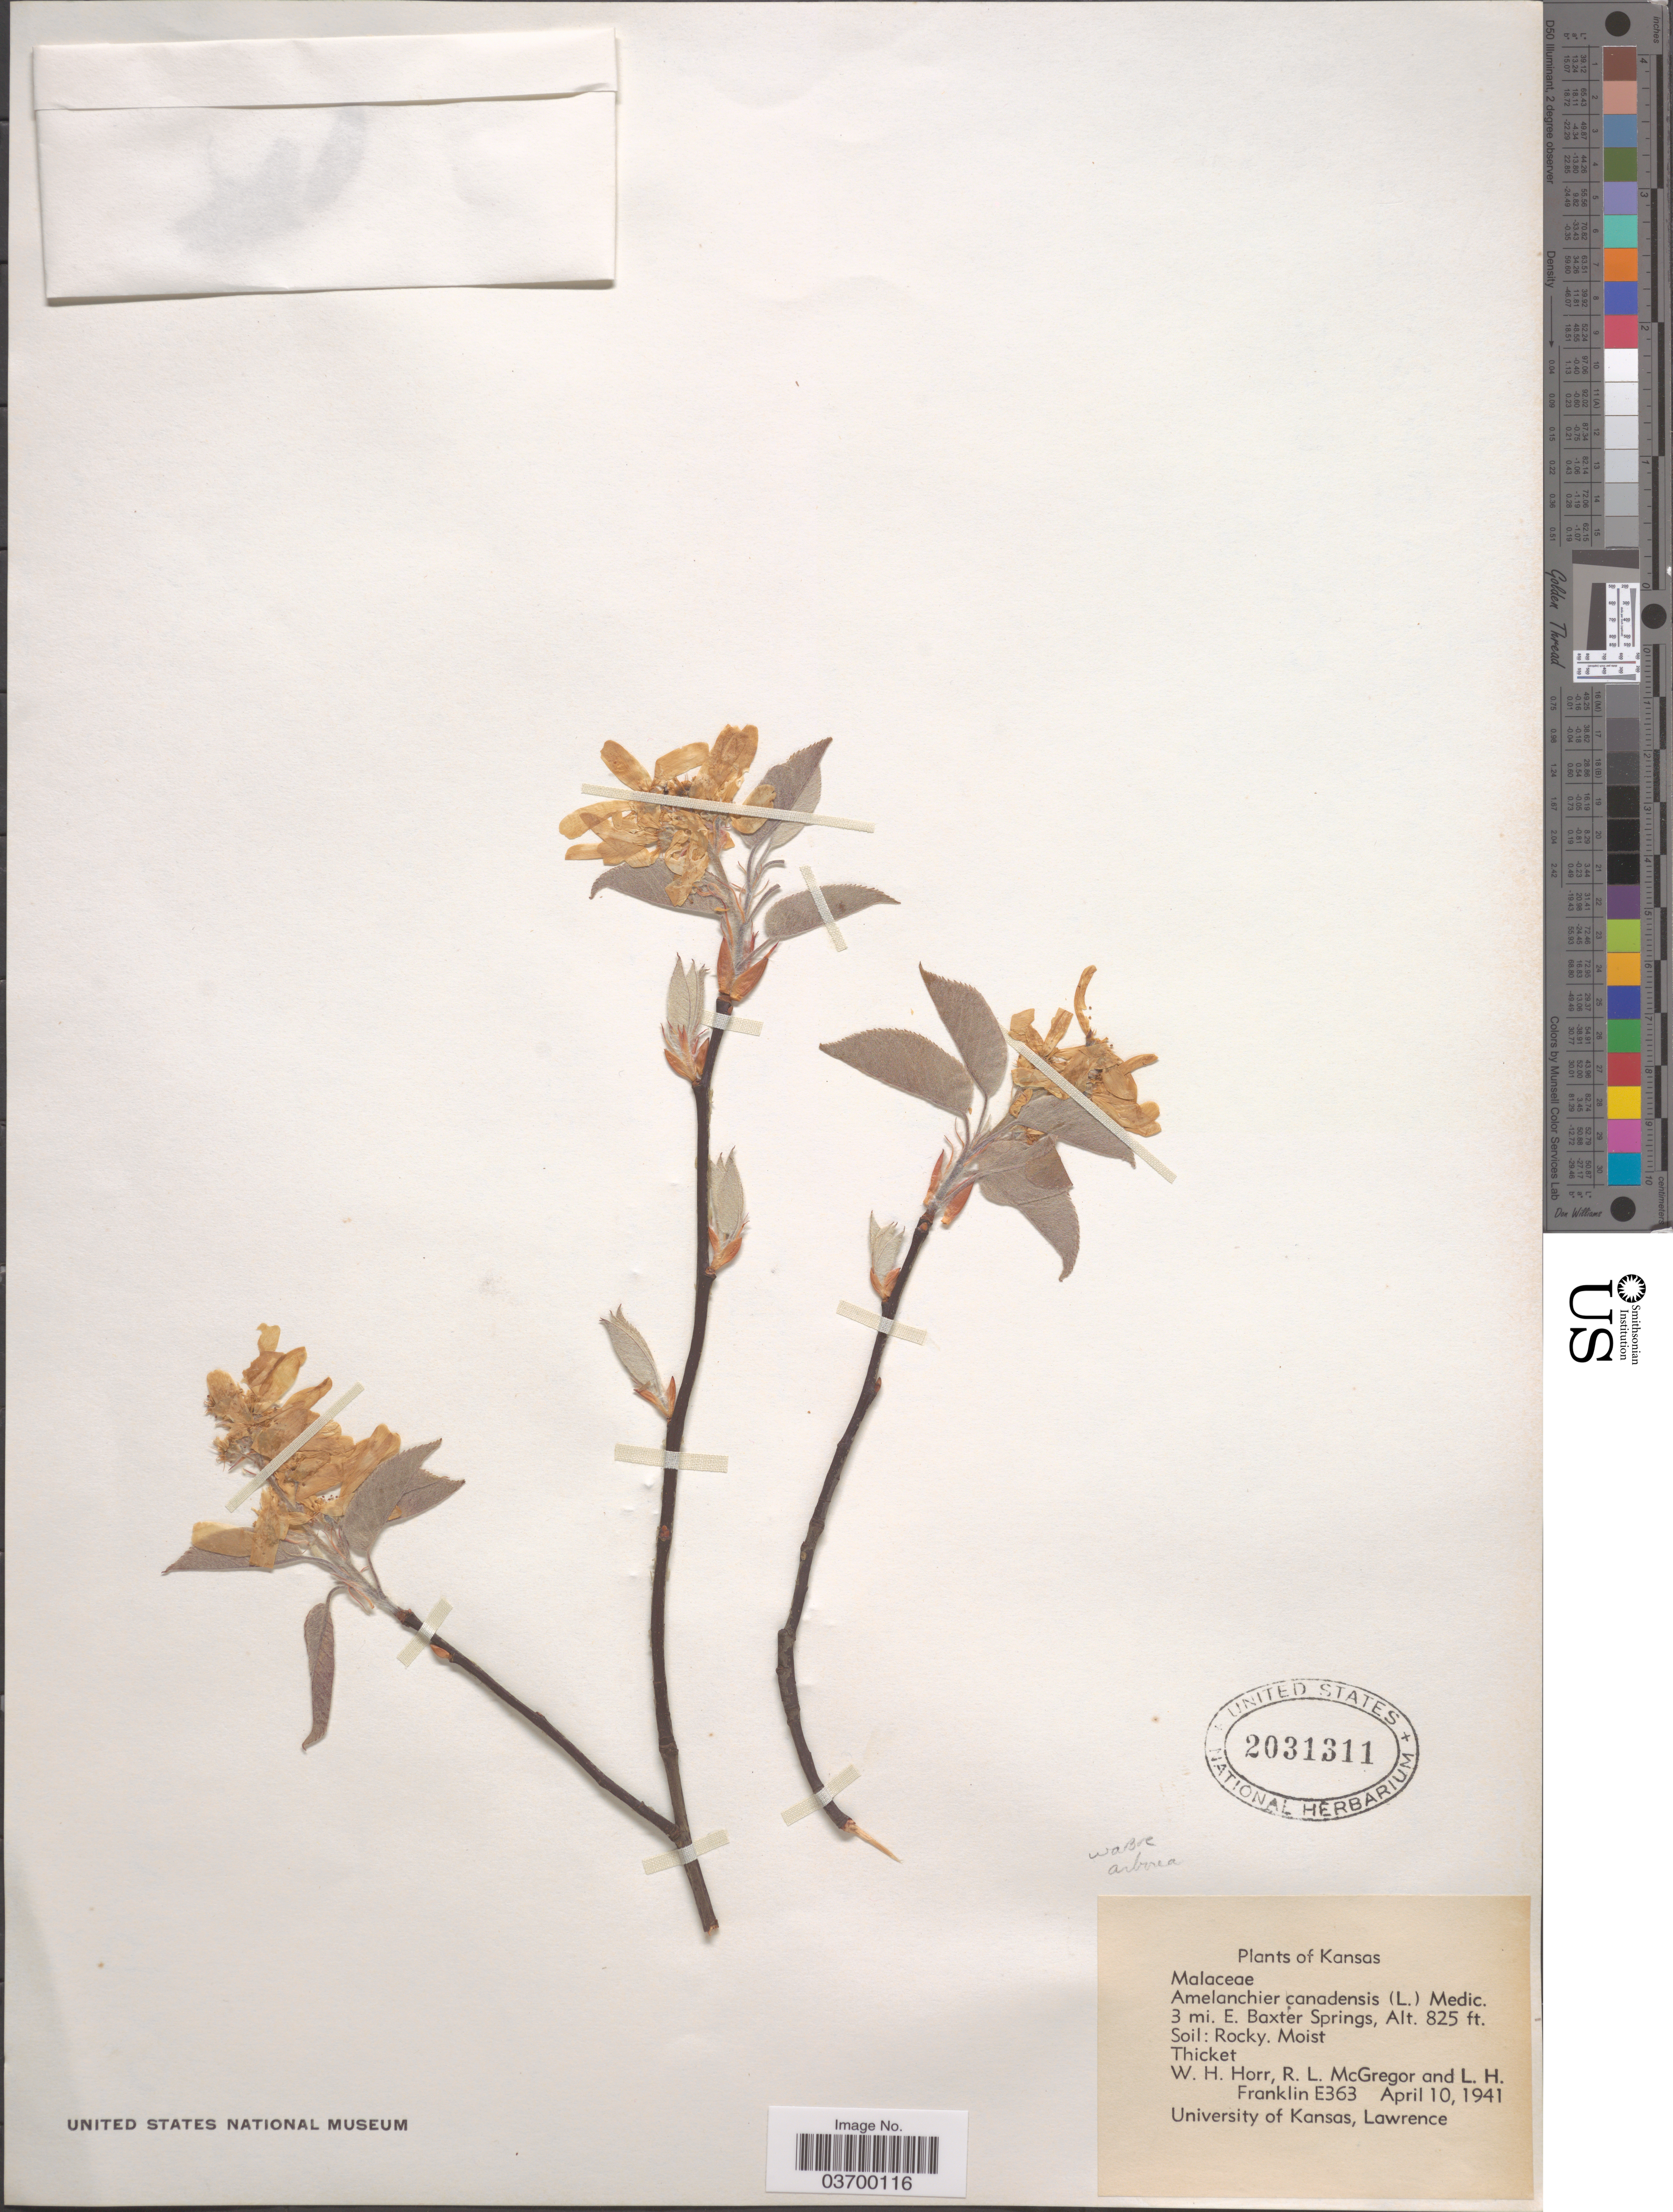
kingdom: Plantae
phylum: Tracheophyta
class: Magnoliopsida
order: Rosales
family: Rosaceae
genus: Amelanchier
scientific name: Amelanchier arborea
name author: (F. Michx.) Fernald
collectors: W. H. Horr, R. McGregor & L. H. Franklin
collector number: E363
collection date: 1941-04-10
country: United States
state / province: Kansas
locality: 3 mi. E. Baxter Springs. Thicket.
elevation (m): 251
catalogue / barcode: US 2031311